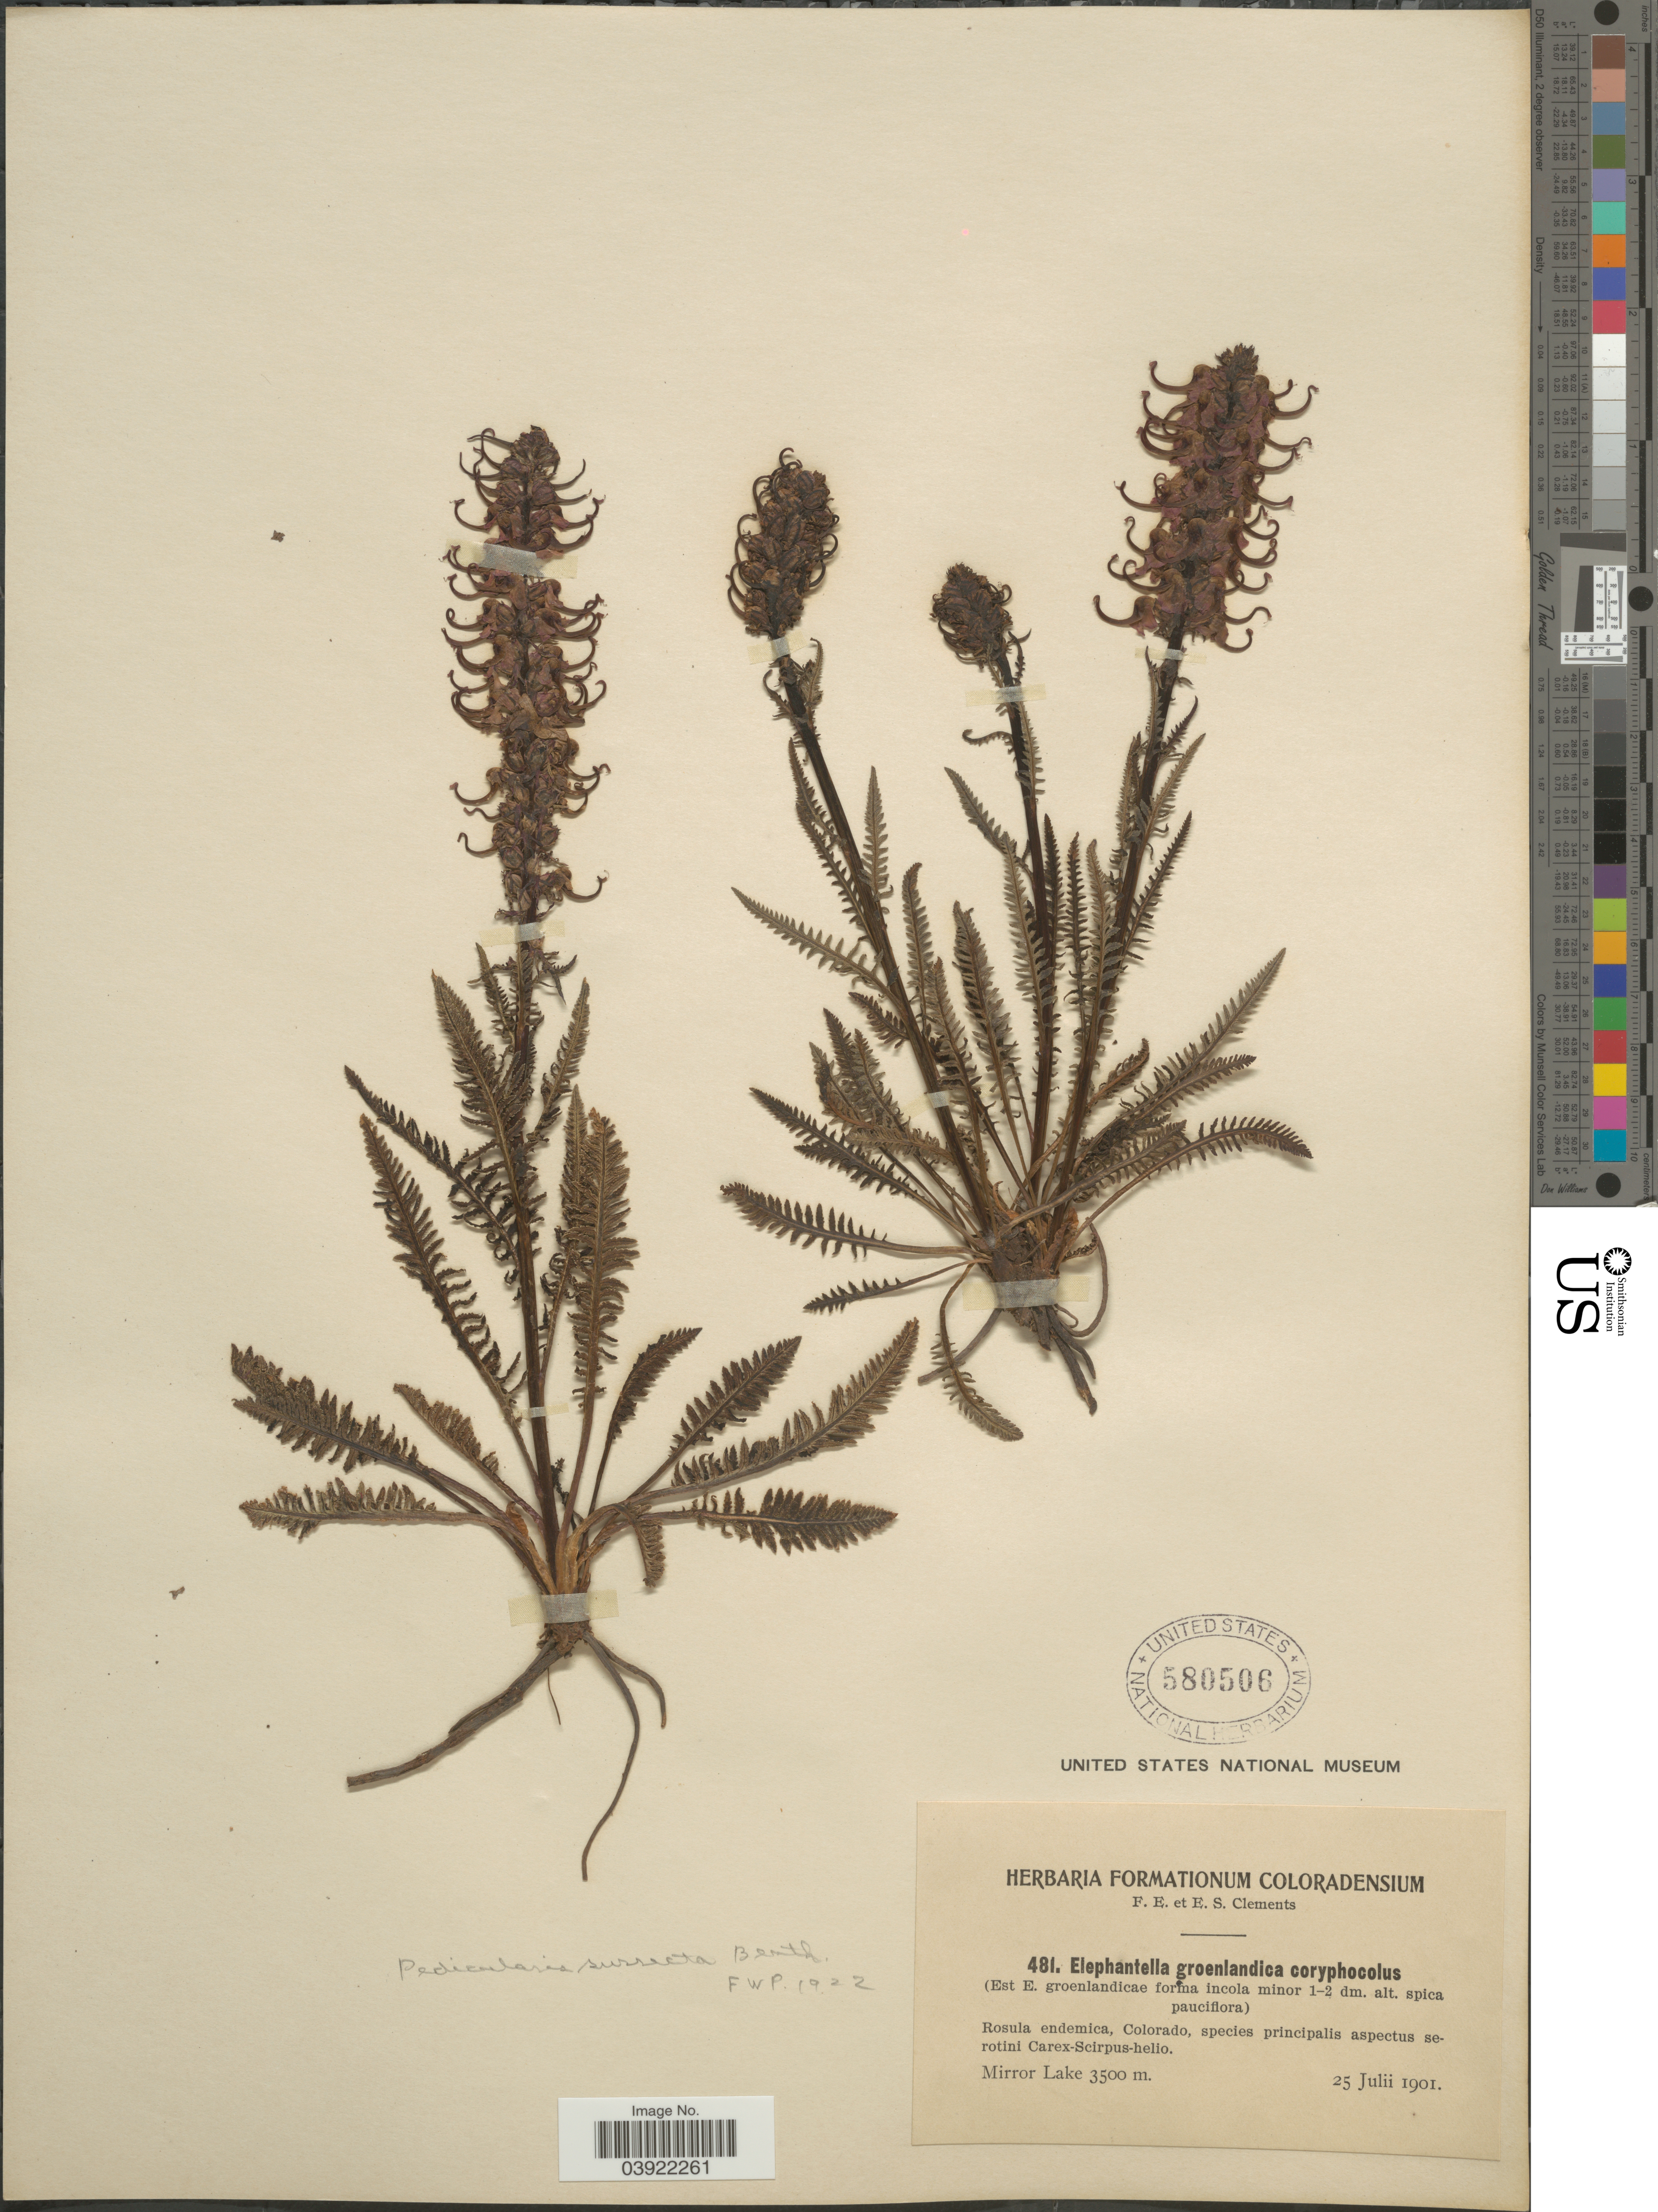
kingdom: Plantae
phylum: Tracheophyta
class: Magnoliopsida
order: Lamiales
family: Orobanchaceae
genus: Pedicularis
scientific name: Pedicularis groenlandica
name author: Retz.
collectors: F. E. Clements & E. S. Clements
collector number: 481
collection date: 1901-07-25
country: United States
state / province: Colorado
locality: Mirror Lake.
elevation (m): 3500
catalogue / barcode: US 580506